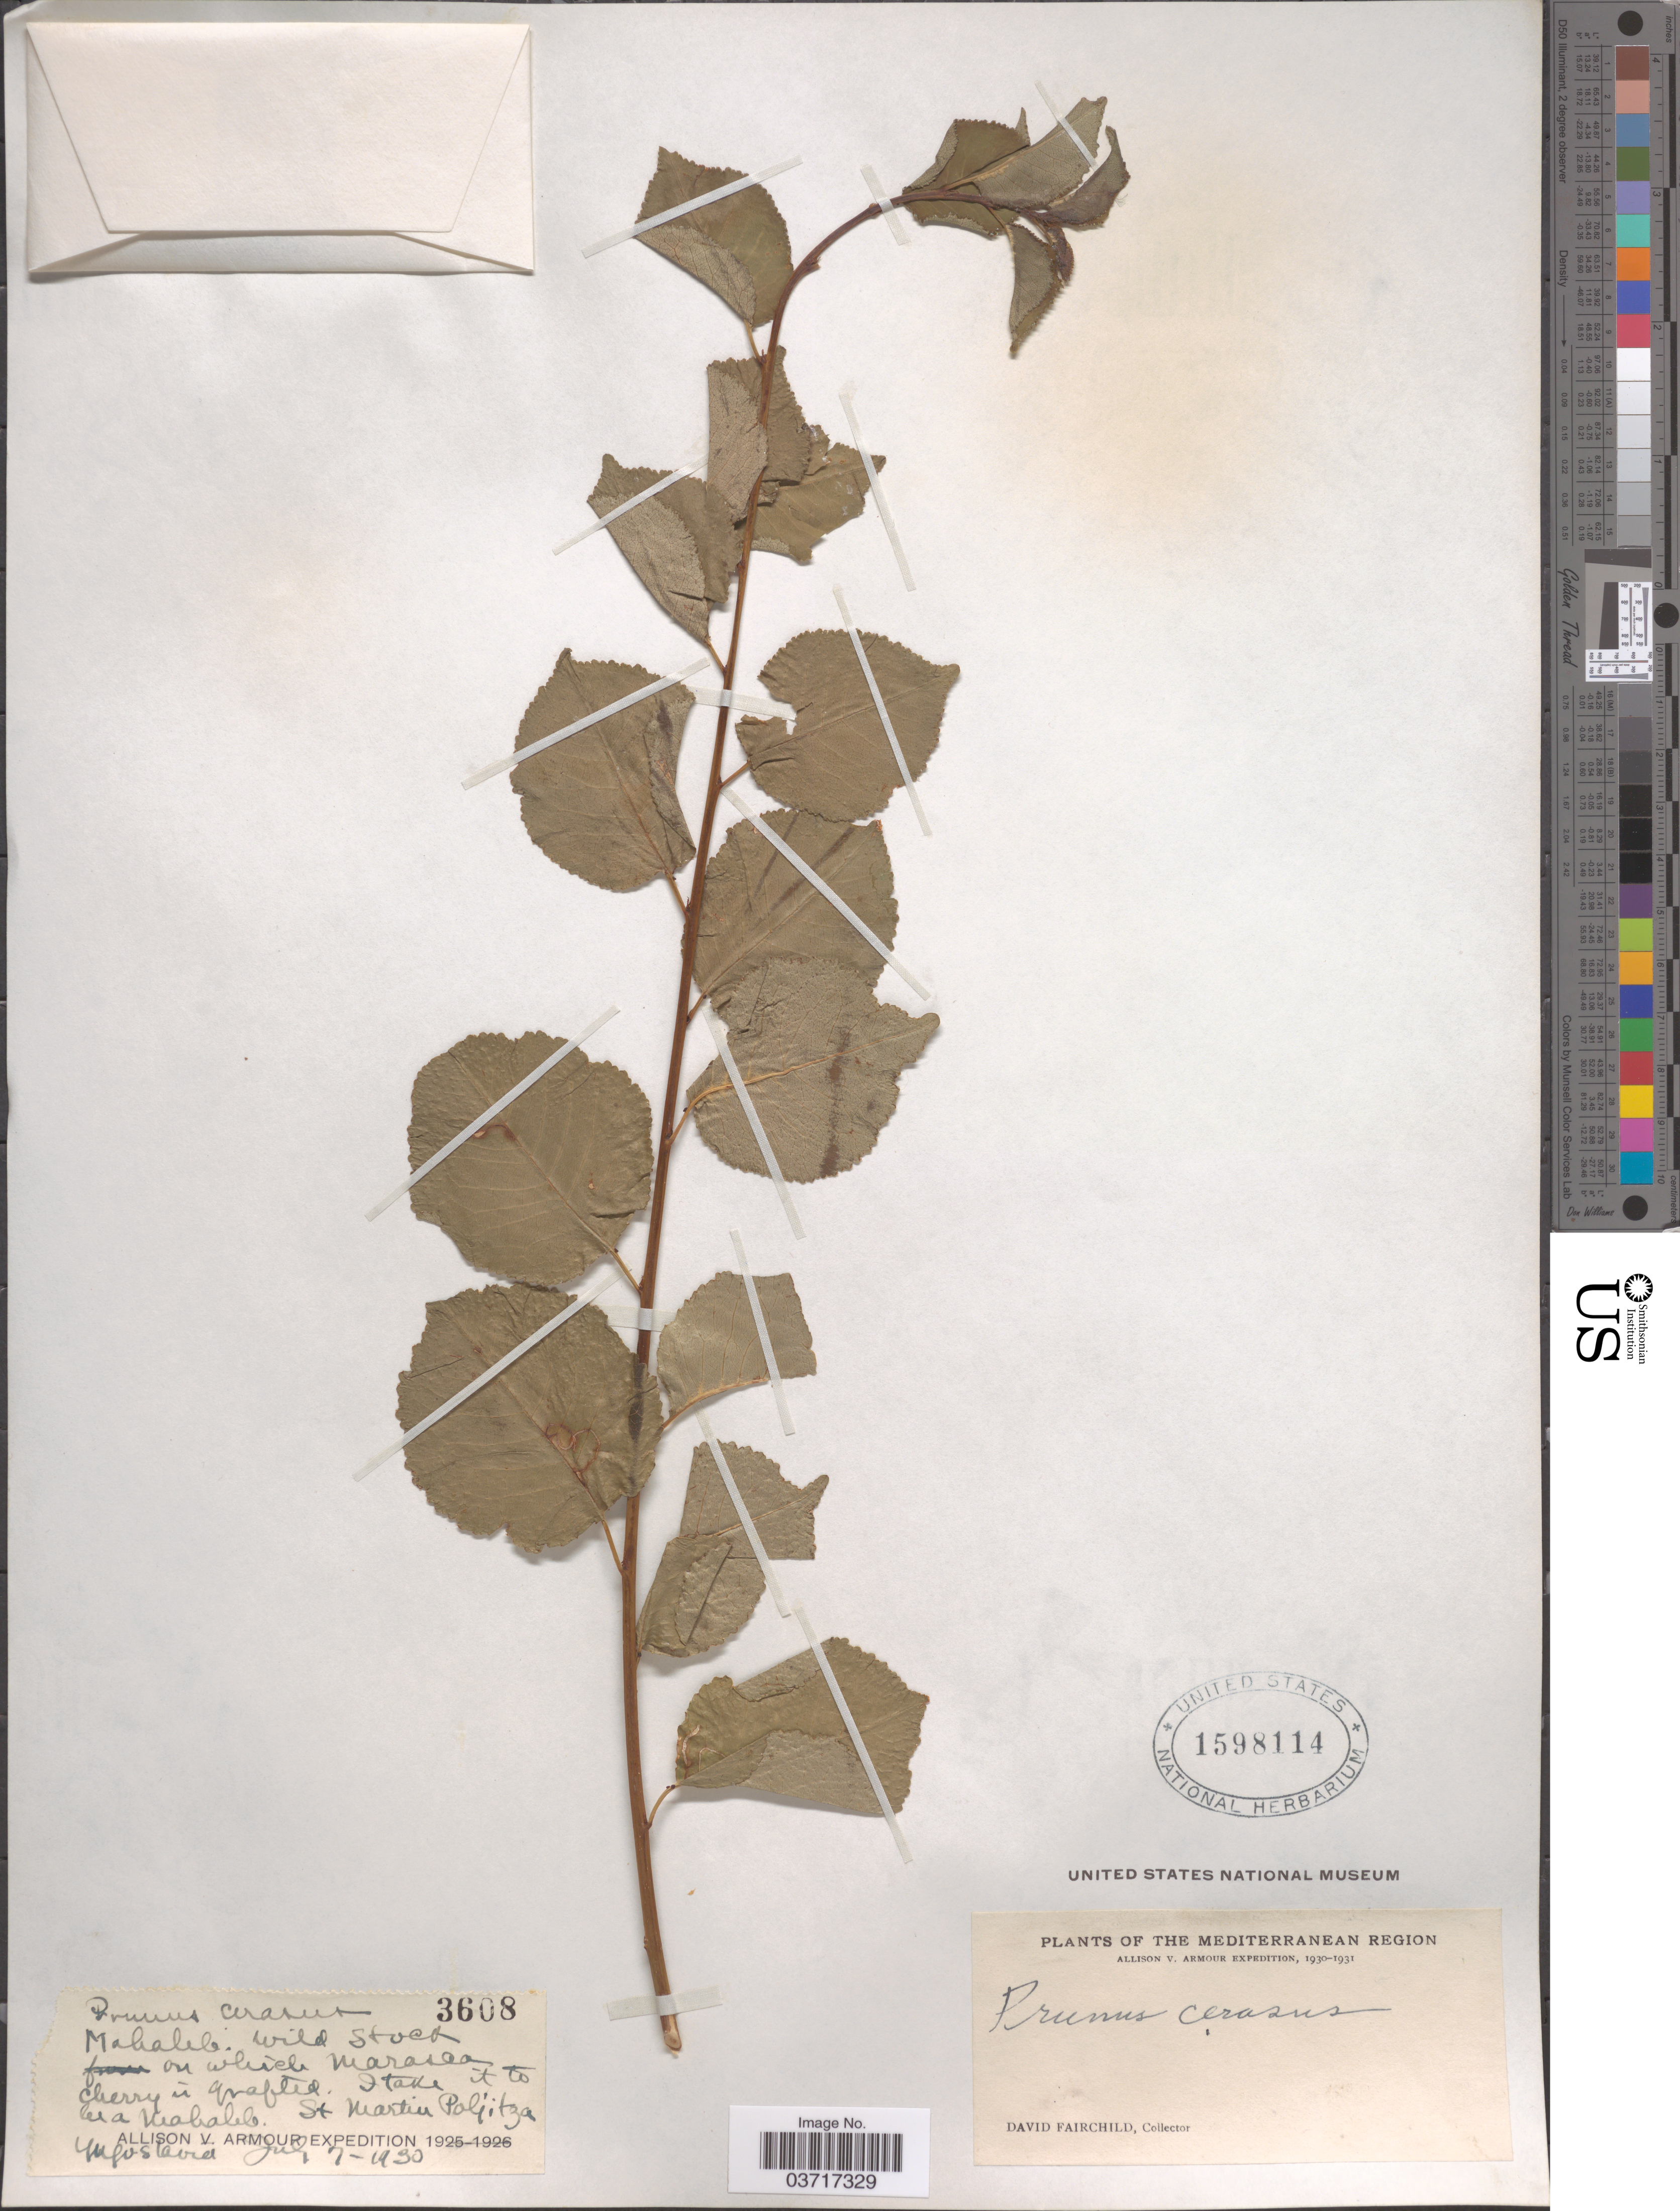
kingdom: Plantae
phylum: Tracheophyta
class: Magnoliopsida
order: Rosales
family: Rosaceae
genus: Prunus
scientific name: Prunus cerasus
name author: L.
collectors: D. Fairchild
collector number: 3608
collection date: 1930-07-07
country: Croatia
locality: Mediterranean Region. St. Martin Poljitza.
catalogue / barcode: US 1598114